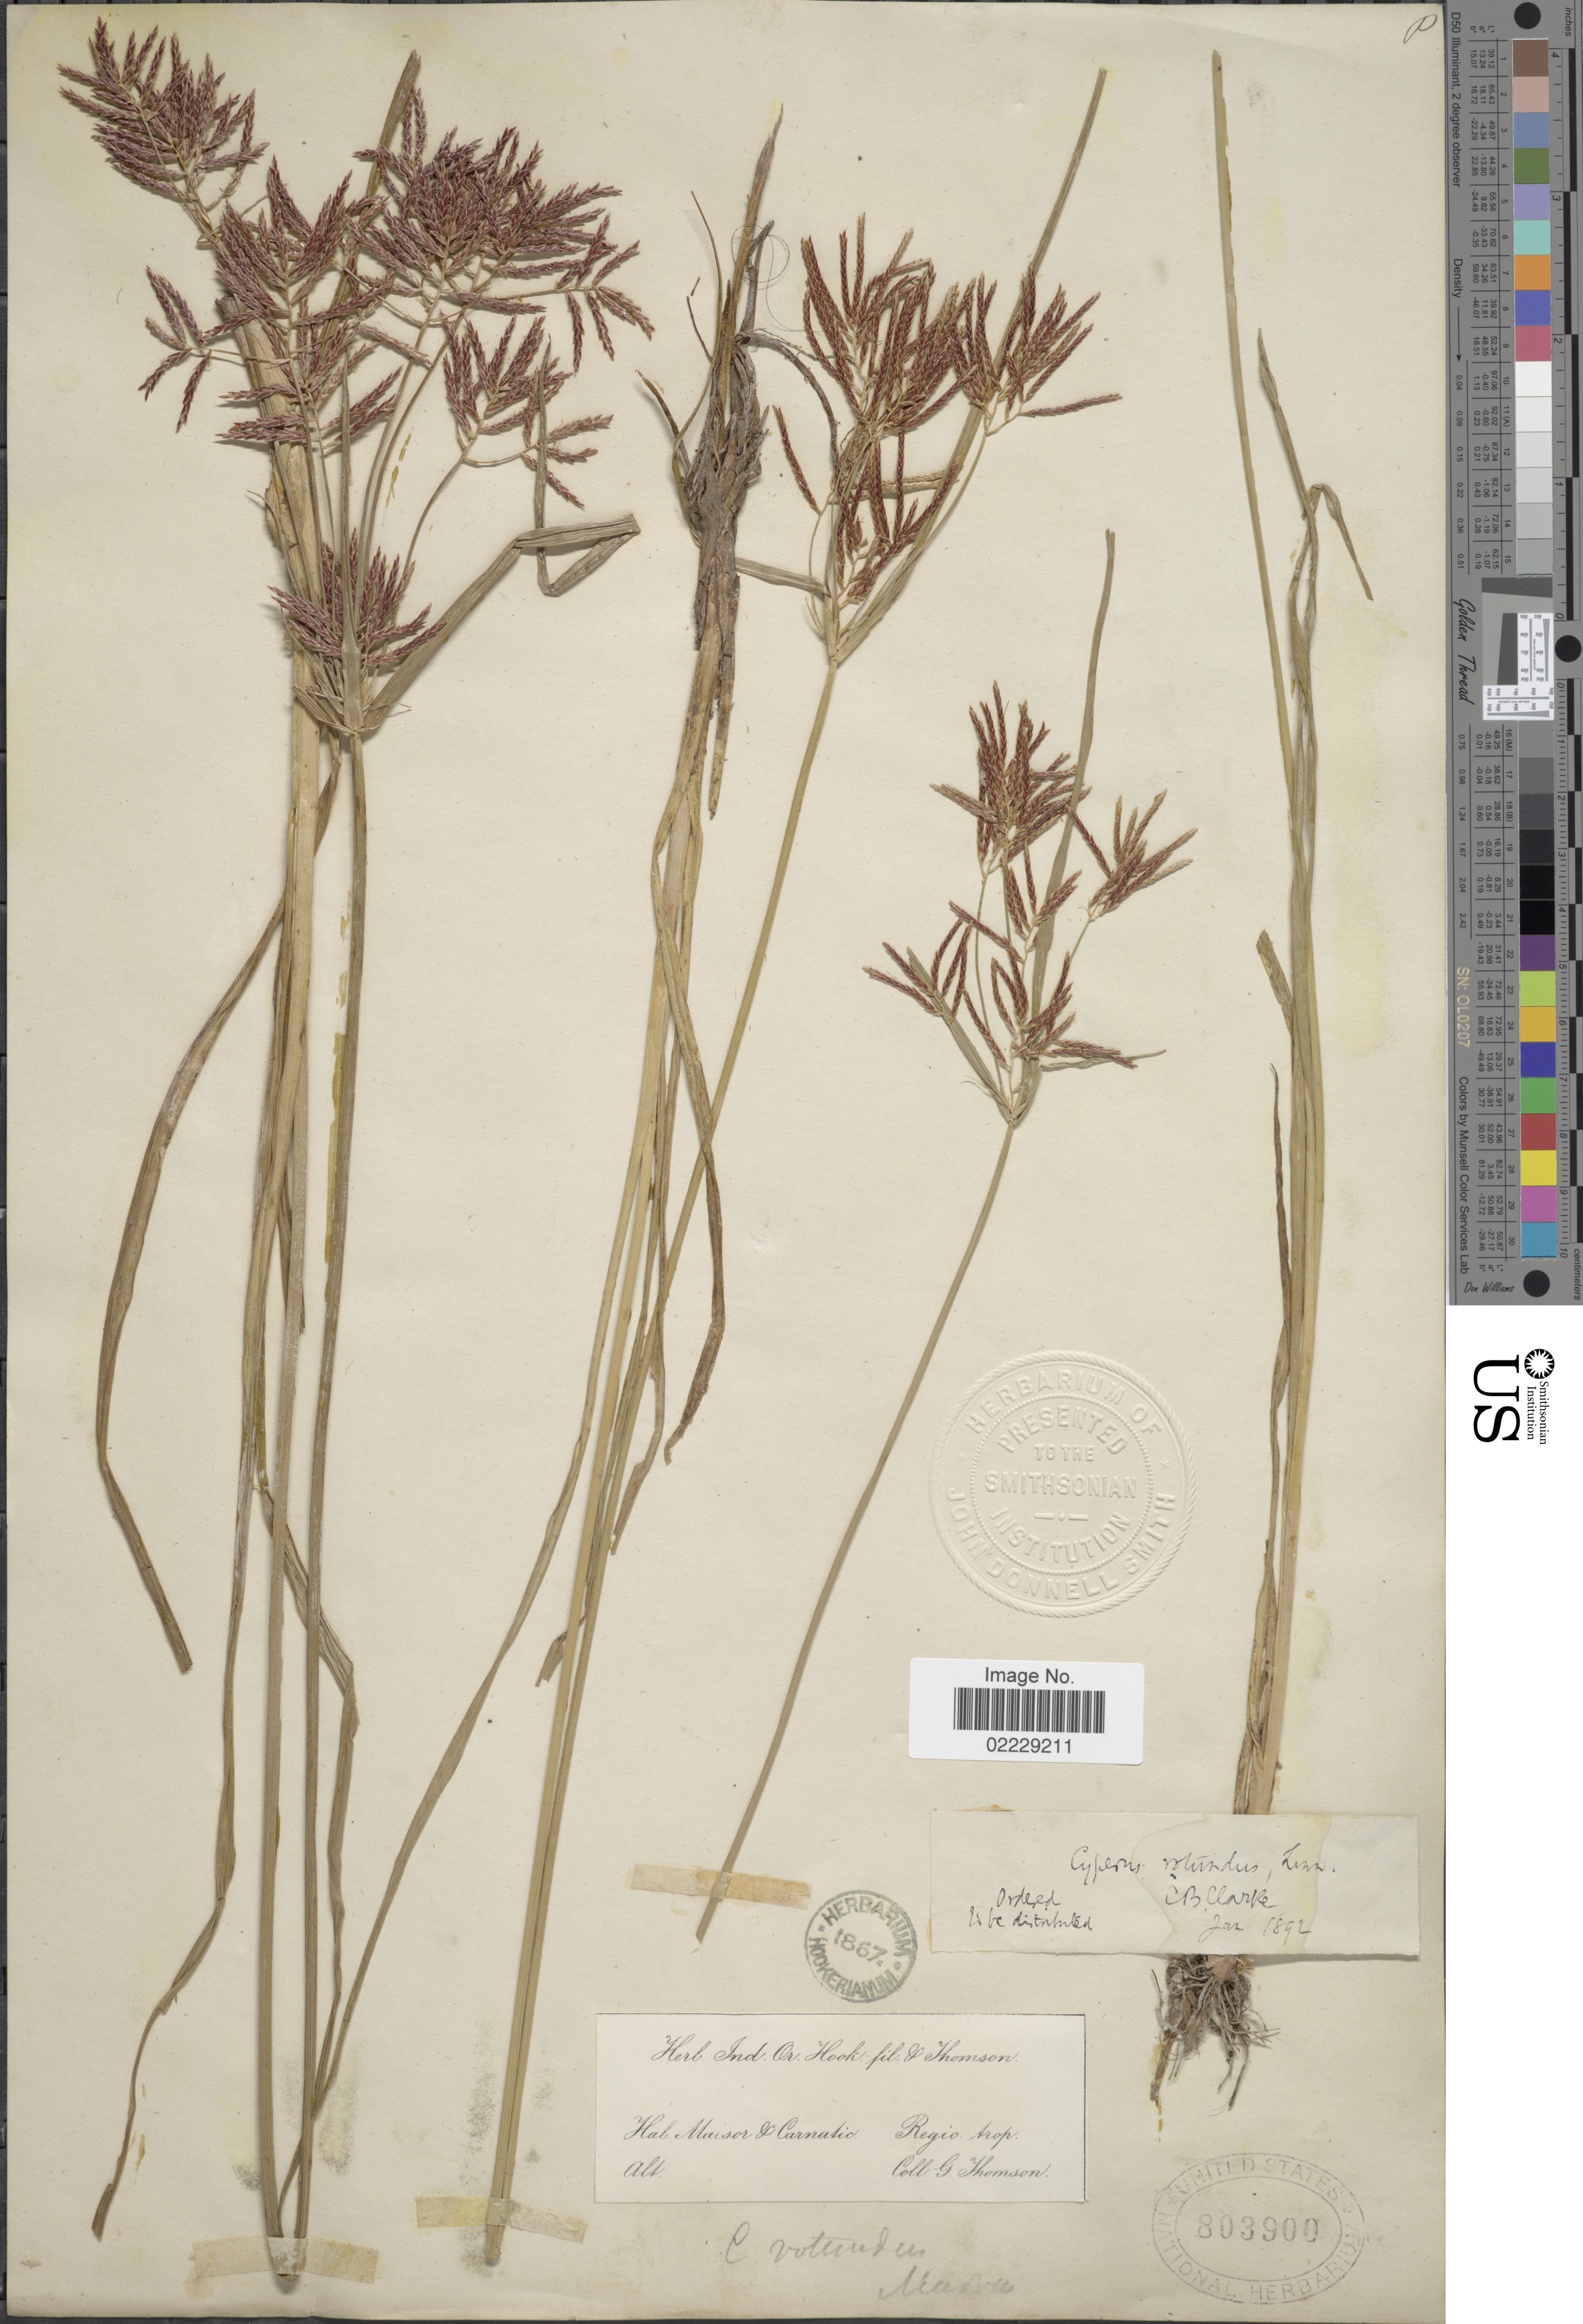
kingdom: Plantae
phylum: Tracheophyta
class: Liliopsida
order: Poales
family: Cyperaceae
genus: Cyperus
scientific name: Cyperus rotundus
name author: L.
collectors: G. Thomson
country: India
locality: Maisor & Carnatic, Regio trop.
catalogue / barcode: US 803900